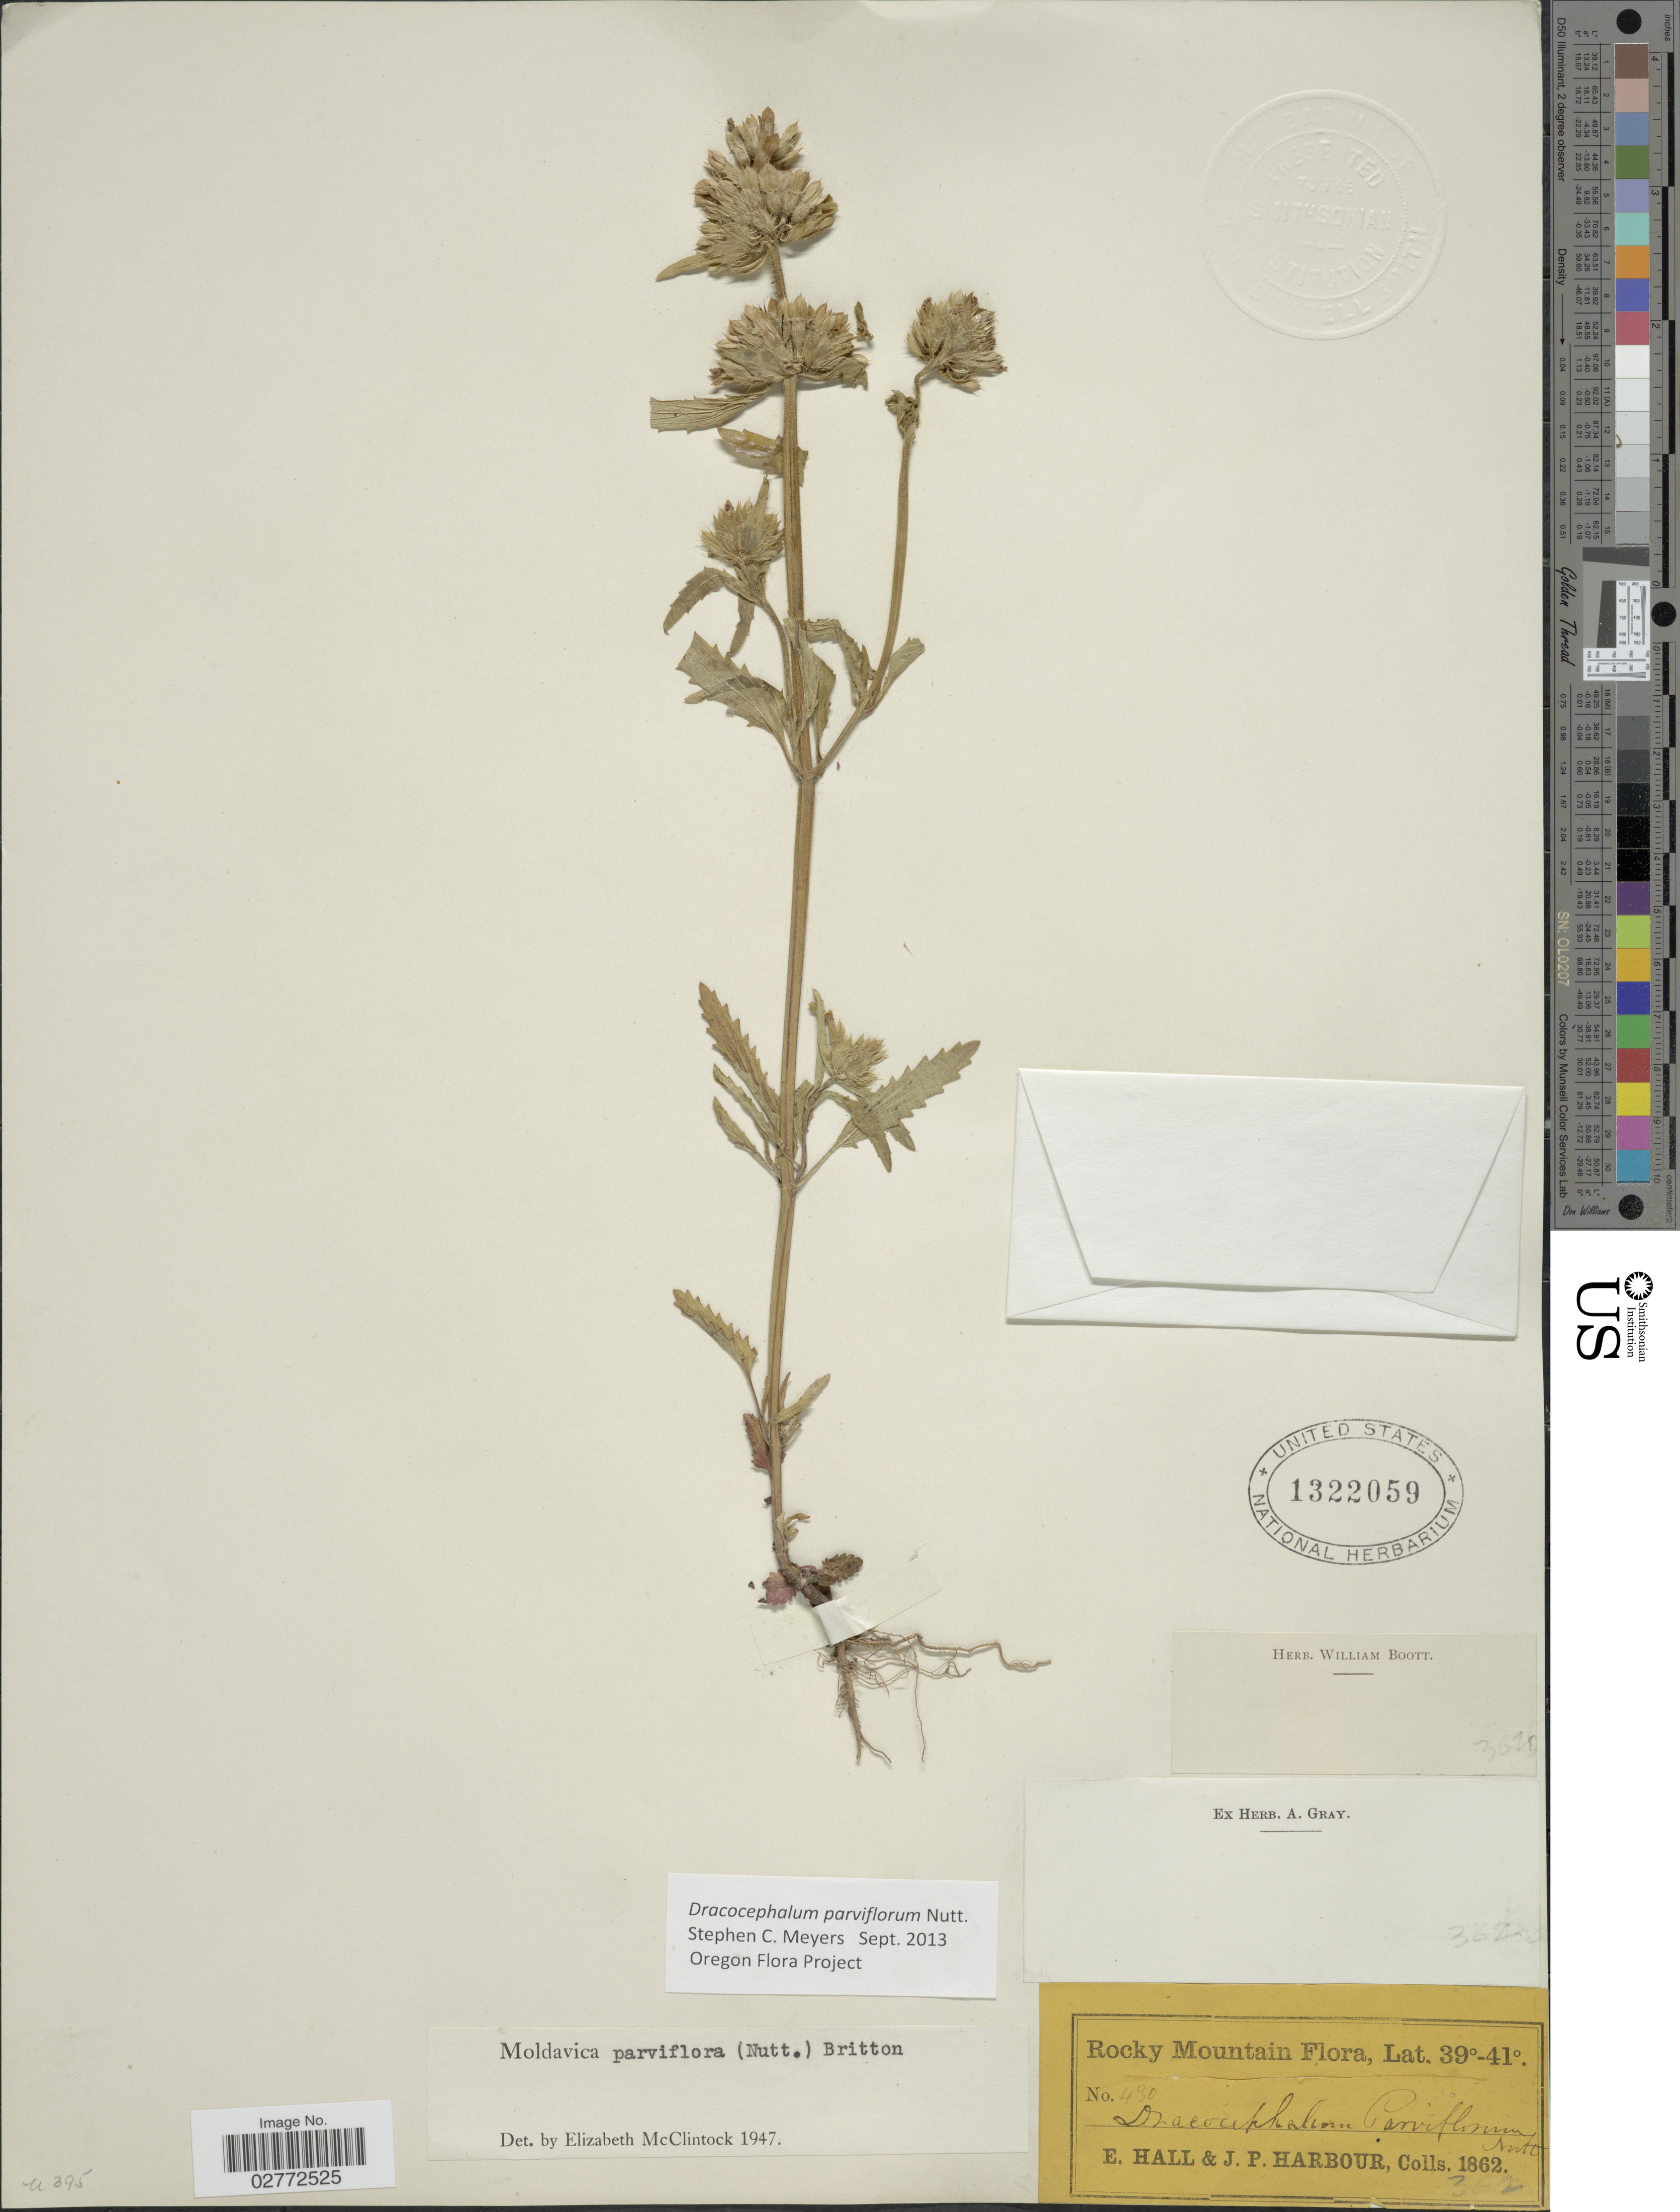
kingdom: Plantae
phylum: Tracheophyta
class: Magnoliopsida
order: Lamiales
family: Lamiaceae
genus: Dracocephalum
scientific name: Dracocephalum parviflorum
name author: Nutt.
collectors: E. Hall & J. Harbour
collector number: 430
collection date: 1862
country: United States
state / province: Colorado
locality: Rocky Mtns.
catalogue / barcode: US 1322059